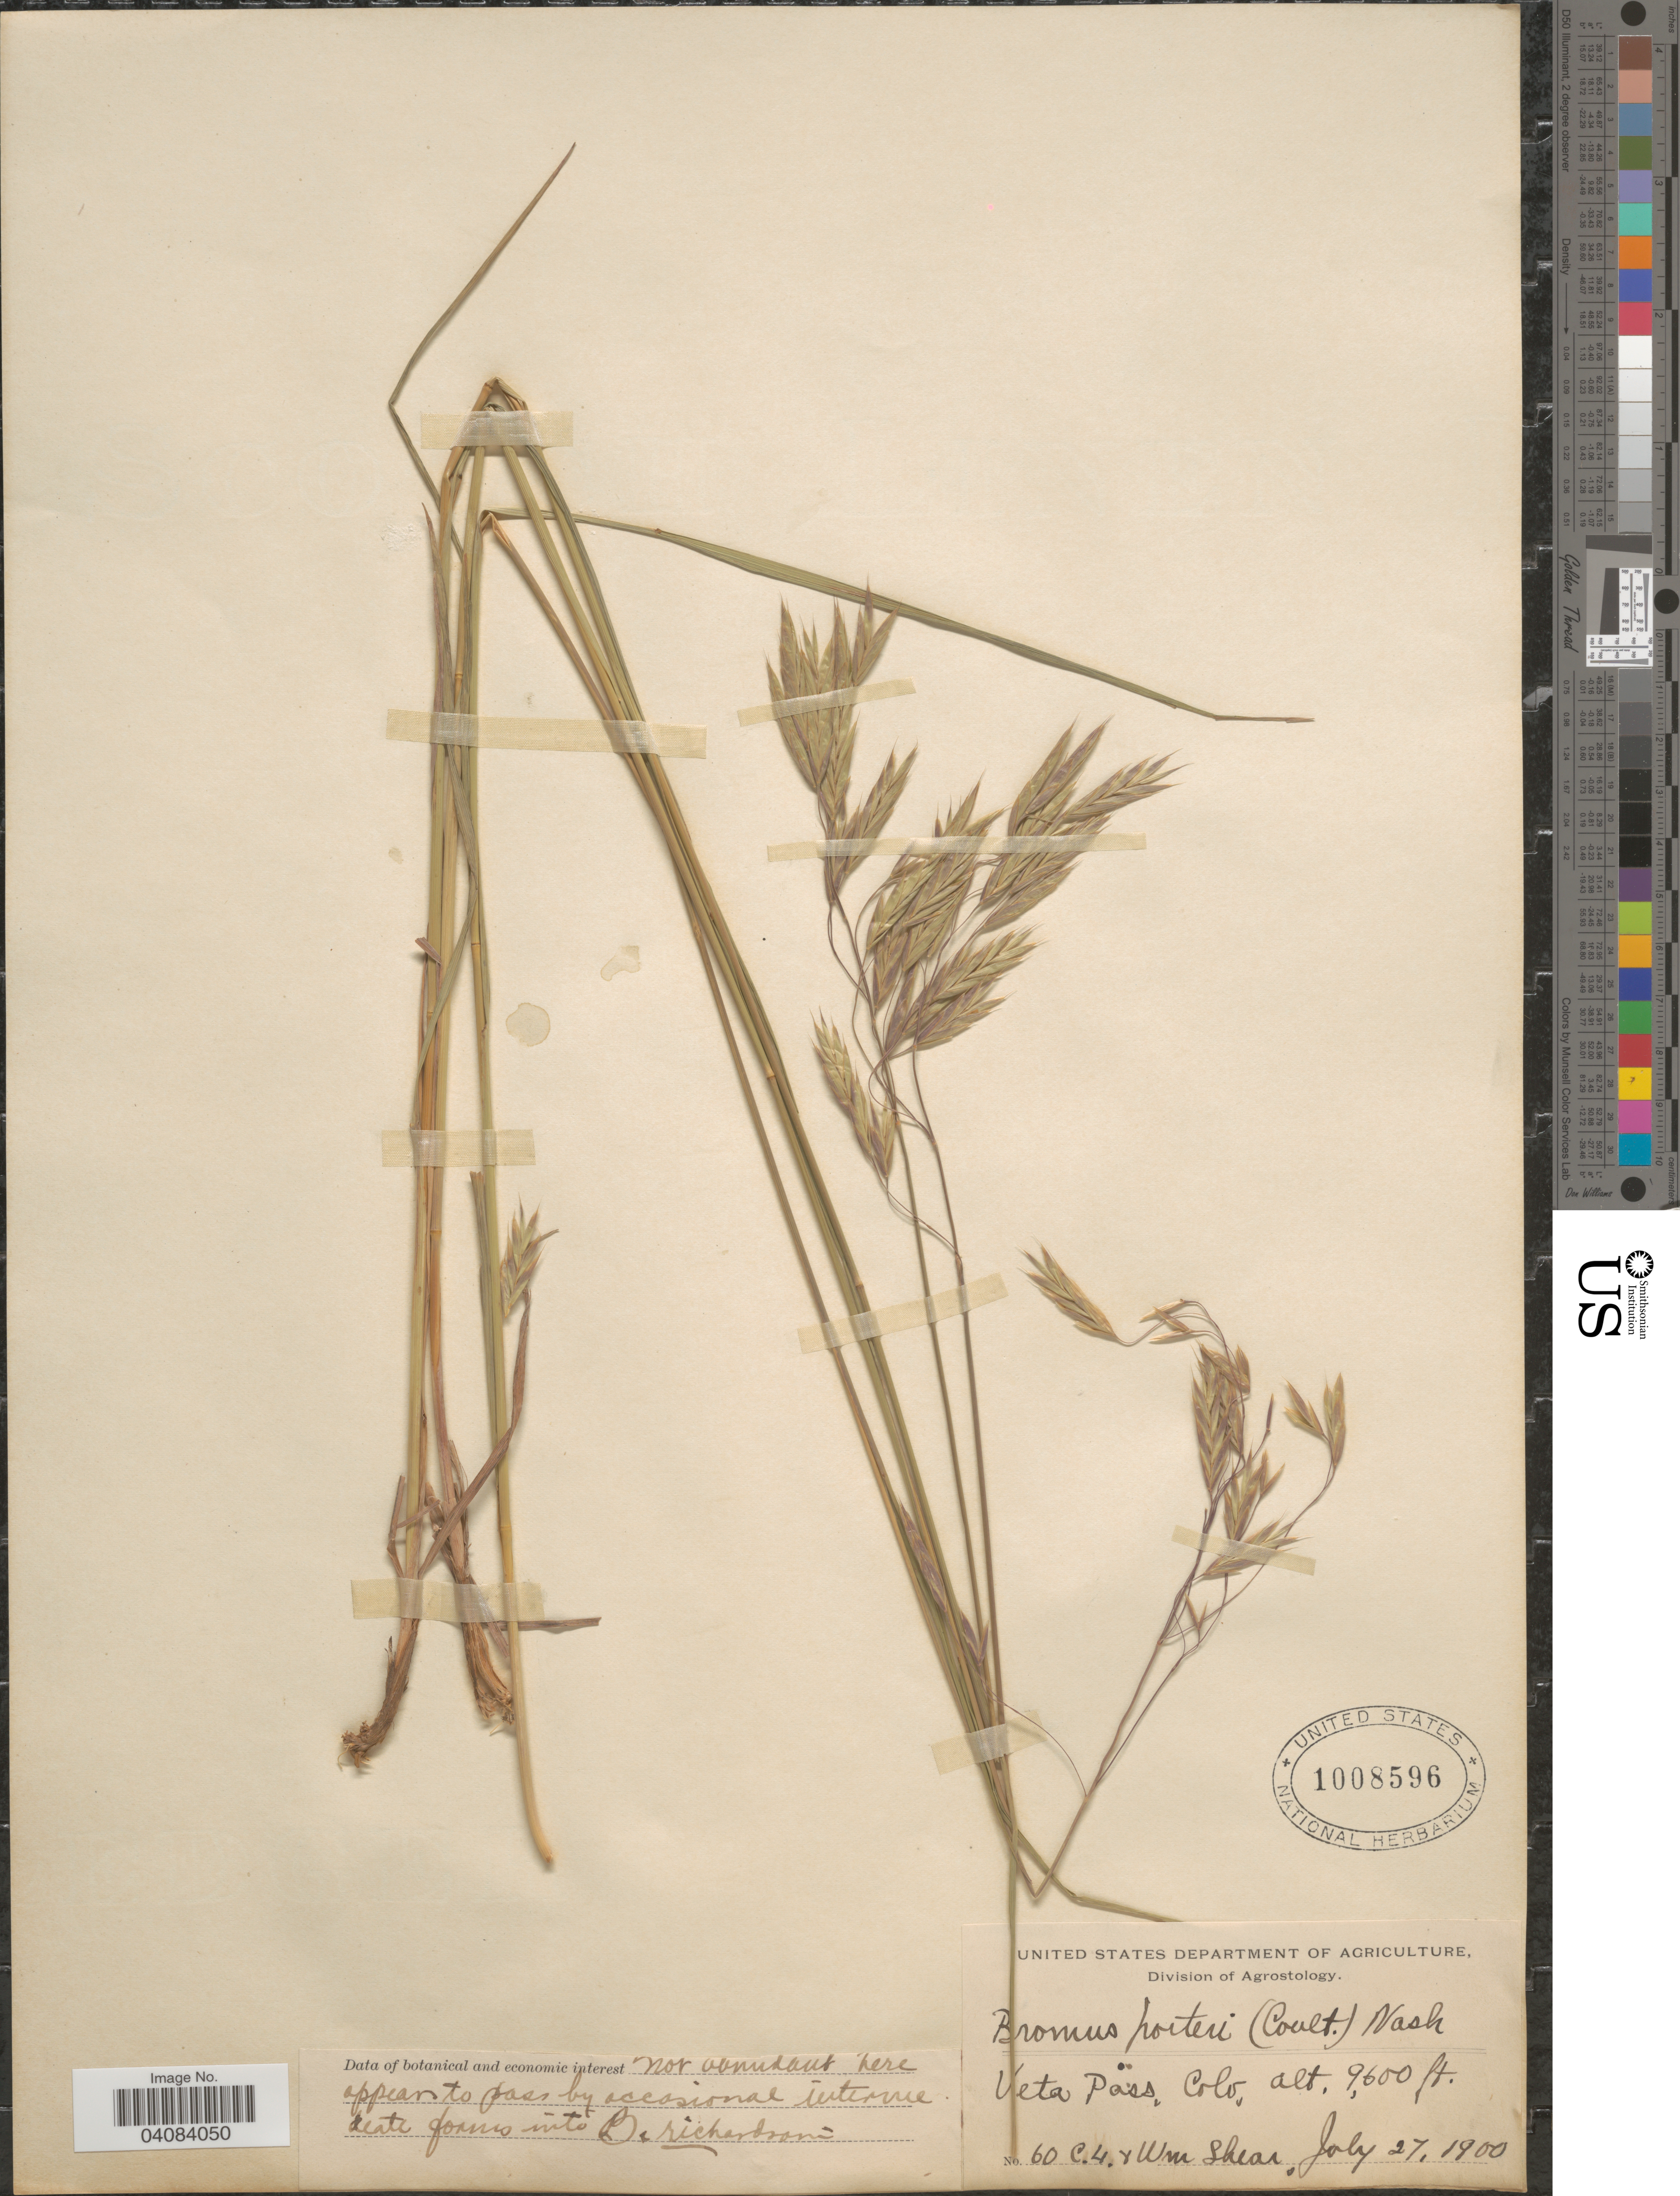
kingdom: Plantae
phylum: Tracheophyta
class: Liliopsida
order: Poales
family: Poaceae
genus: Bromus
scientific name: Bromus porteri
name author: (J.M. Coult.) Nash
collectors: C. L. Shear & W. Shear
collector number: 60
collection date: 1900-07-27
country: United States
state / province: Colorado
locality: Veta Pass.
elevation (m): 2926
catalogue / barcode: US 1008596